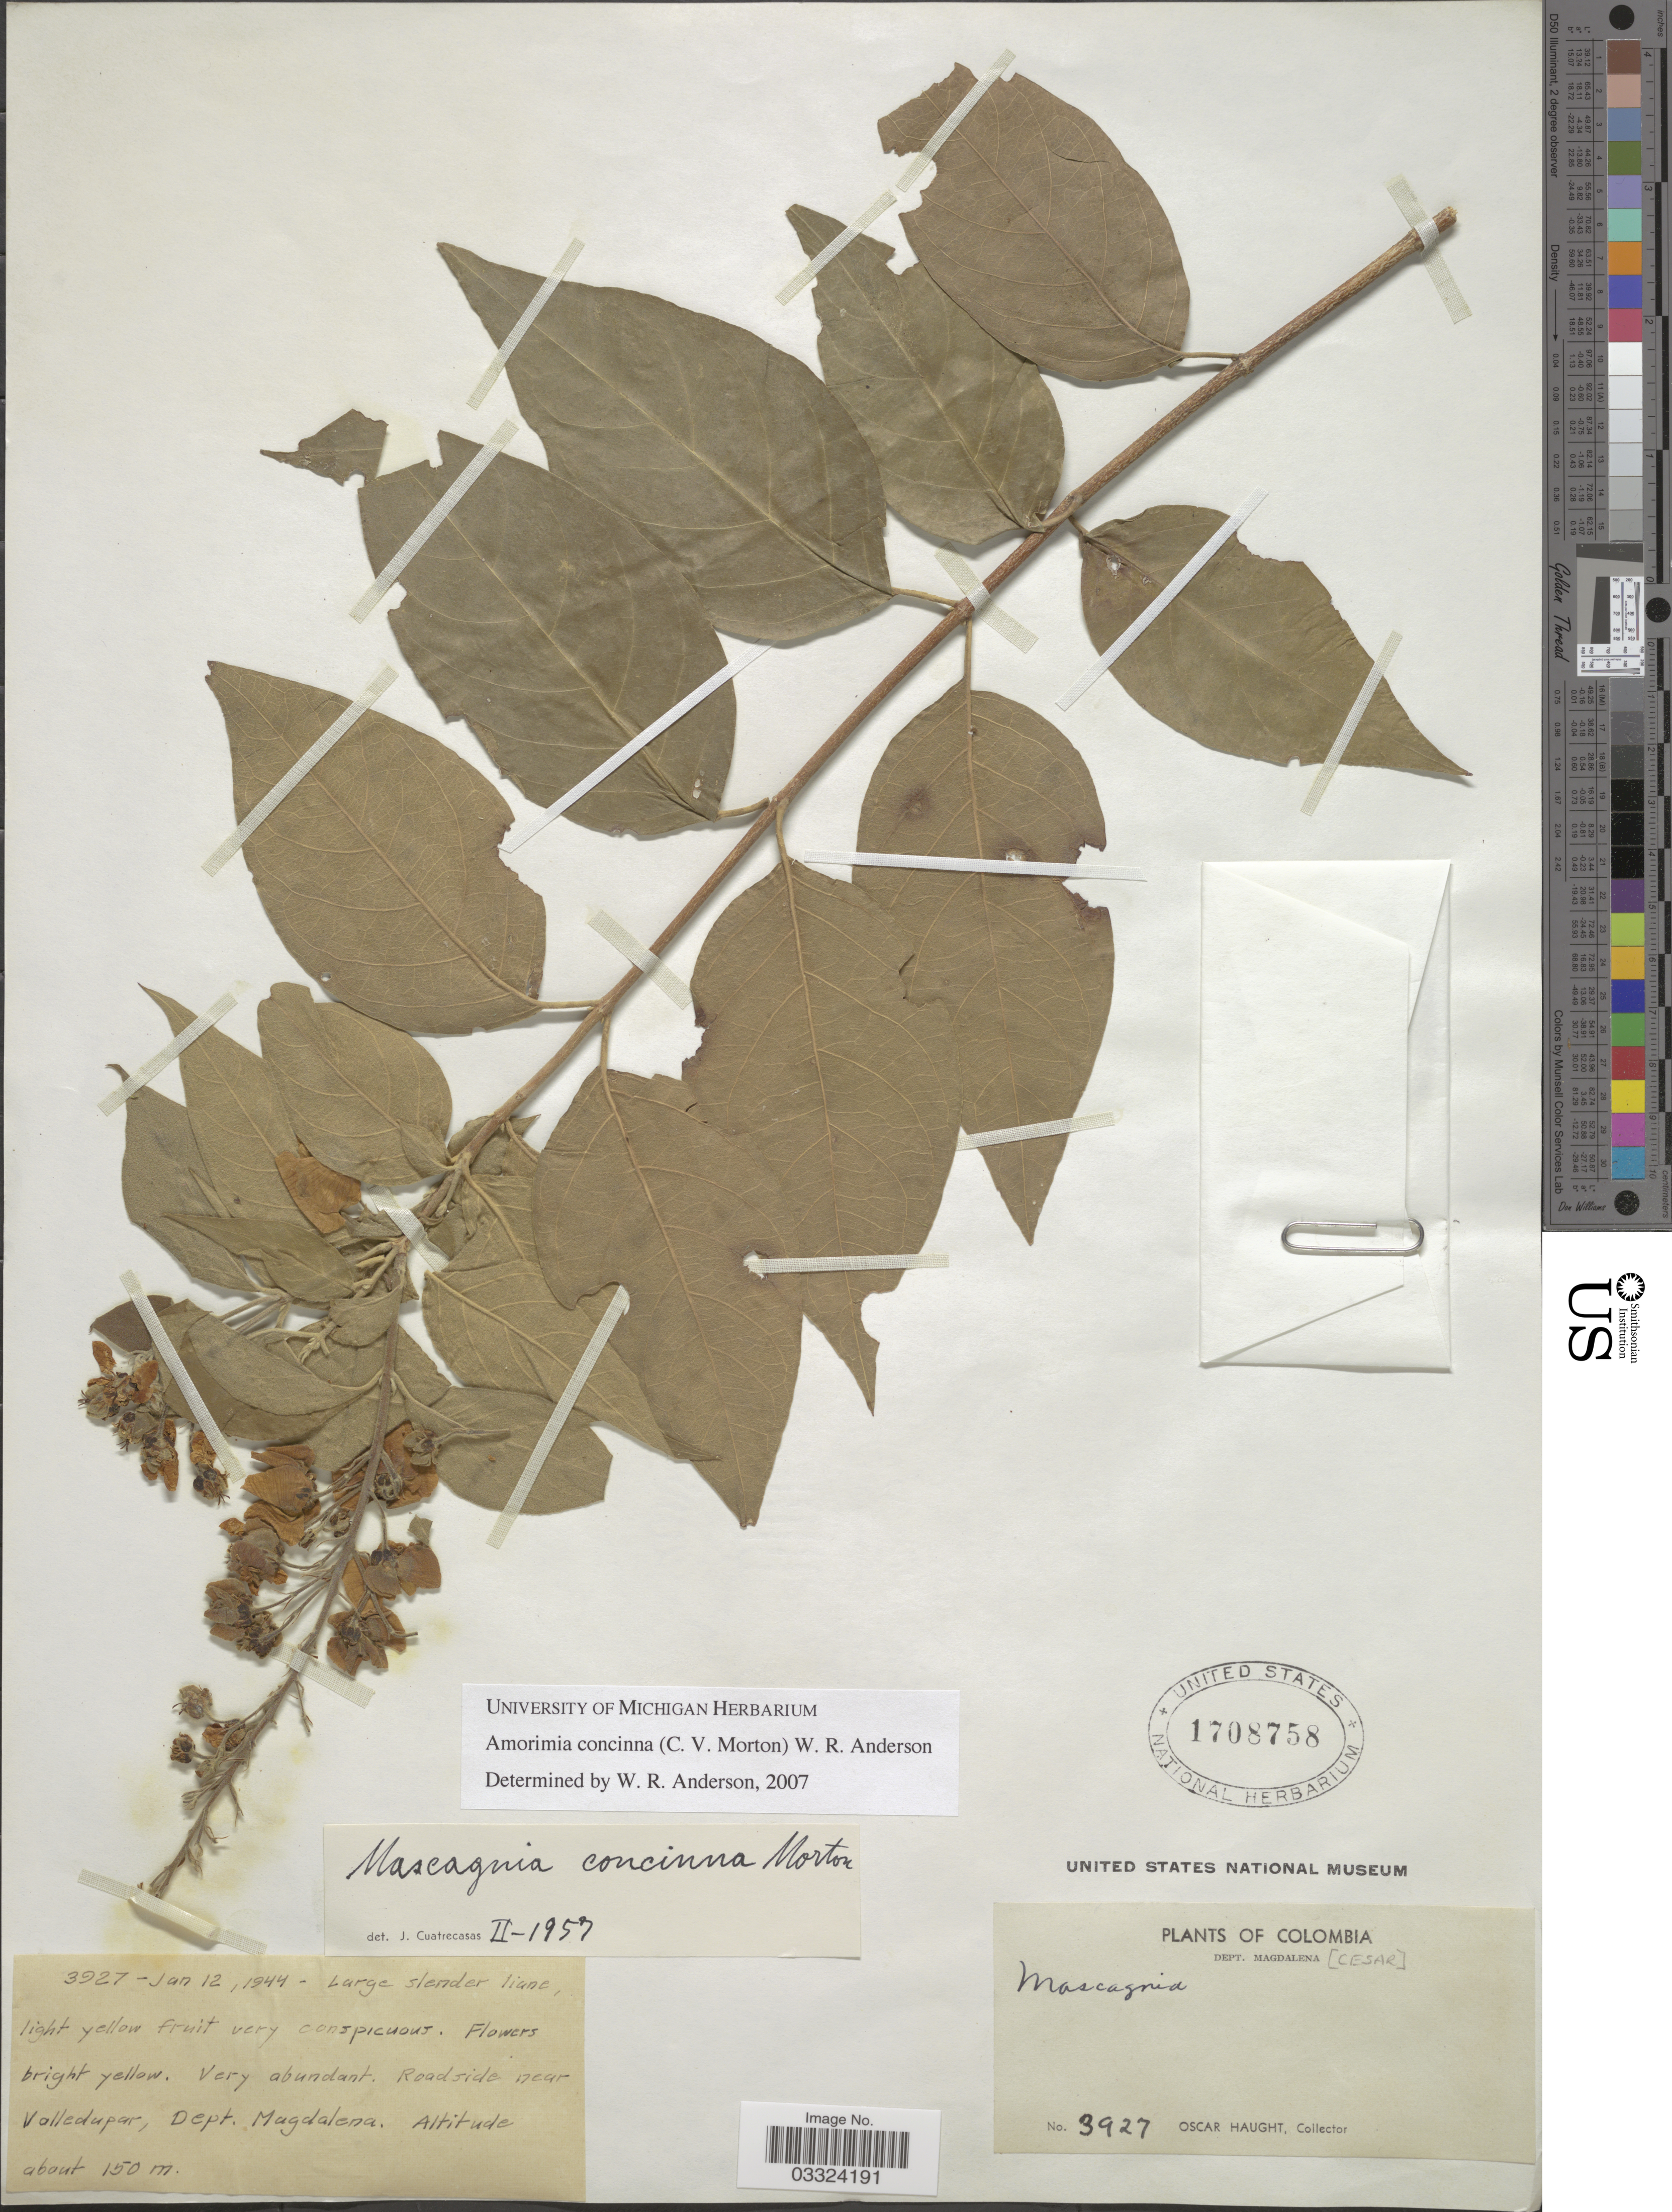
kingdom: Plantae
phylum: Tracheophyta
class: Magnoliopsida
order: Malpighiales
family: Malpighiaceae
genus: Amorimia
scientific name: Amorimia concinna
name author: (C.V. Morton) W.R. Anderson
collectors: O. L. Haught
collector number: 3927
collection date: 1944-01-12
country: Colombia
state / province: Magdalena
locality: Dept. Magdalena. Roadside near Valledupar.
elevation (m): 150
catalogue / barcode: US 1708758